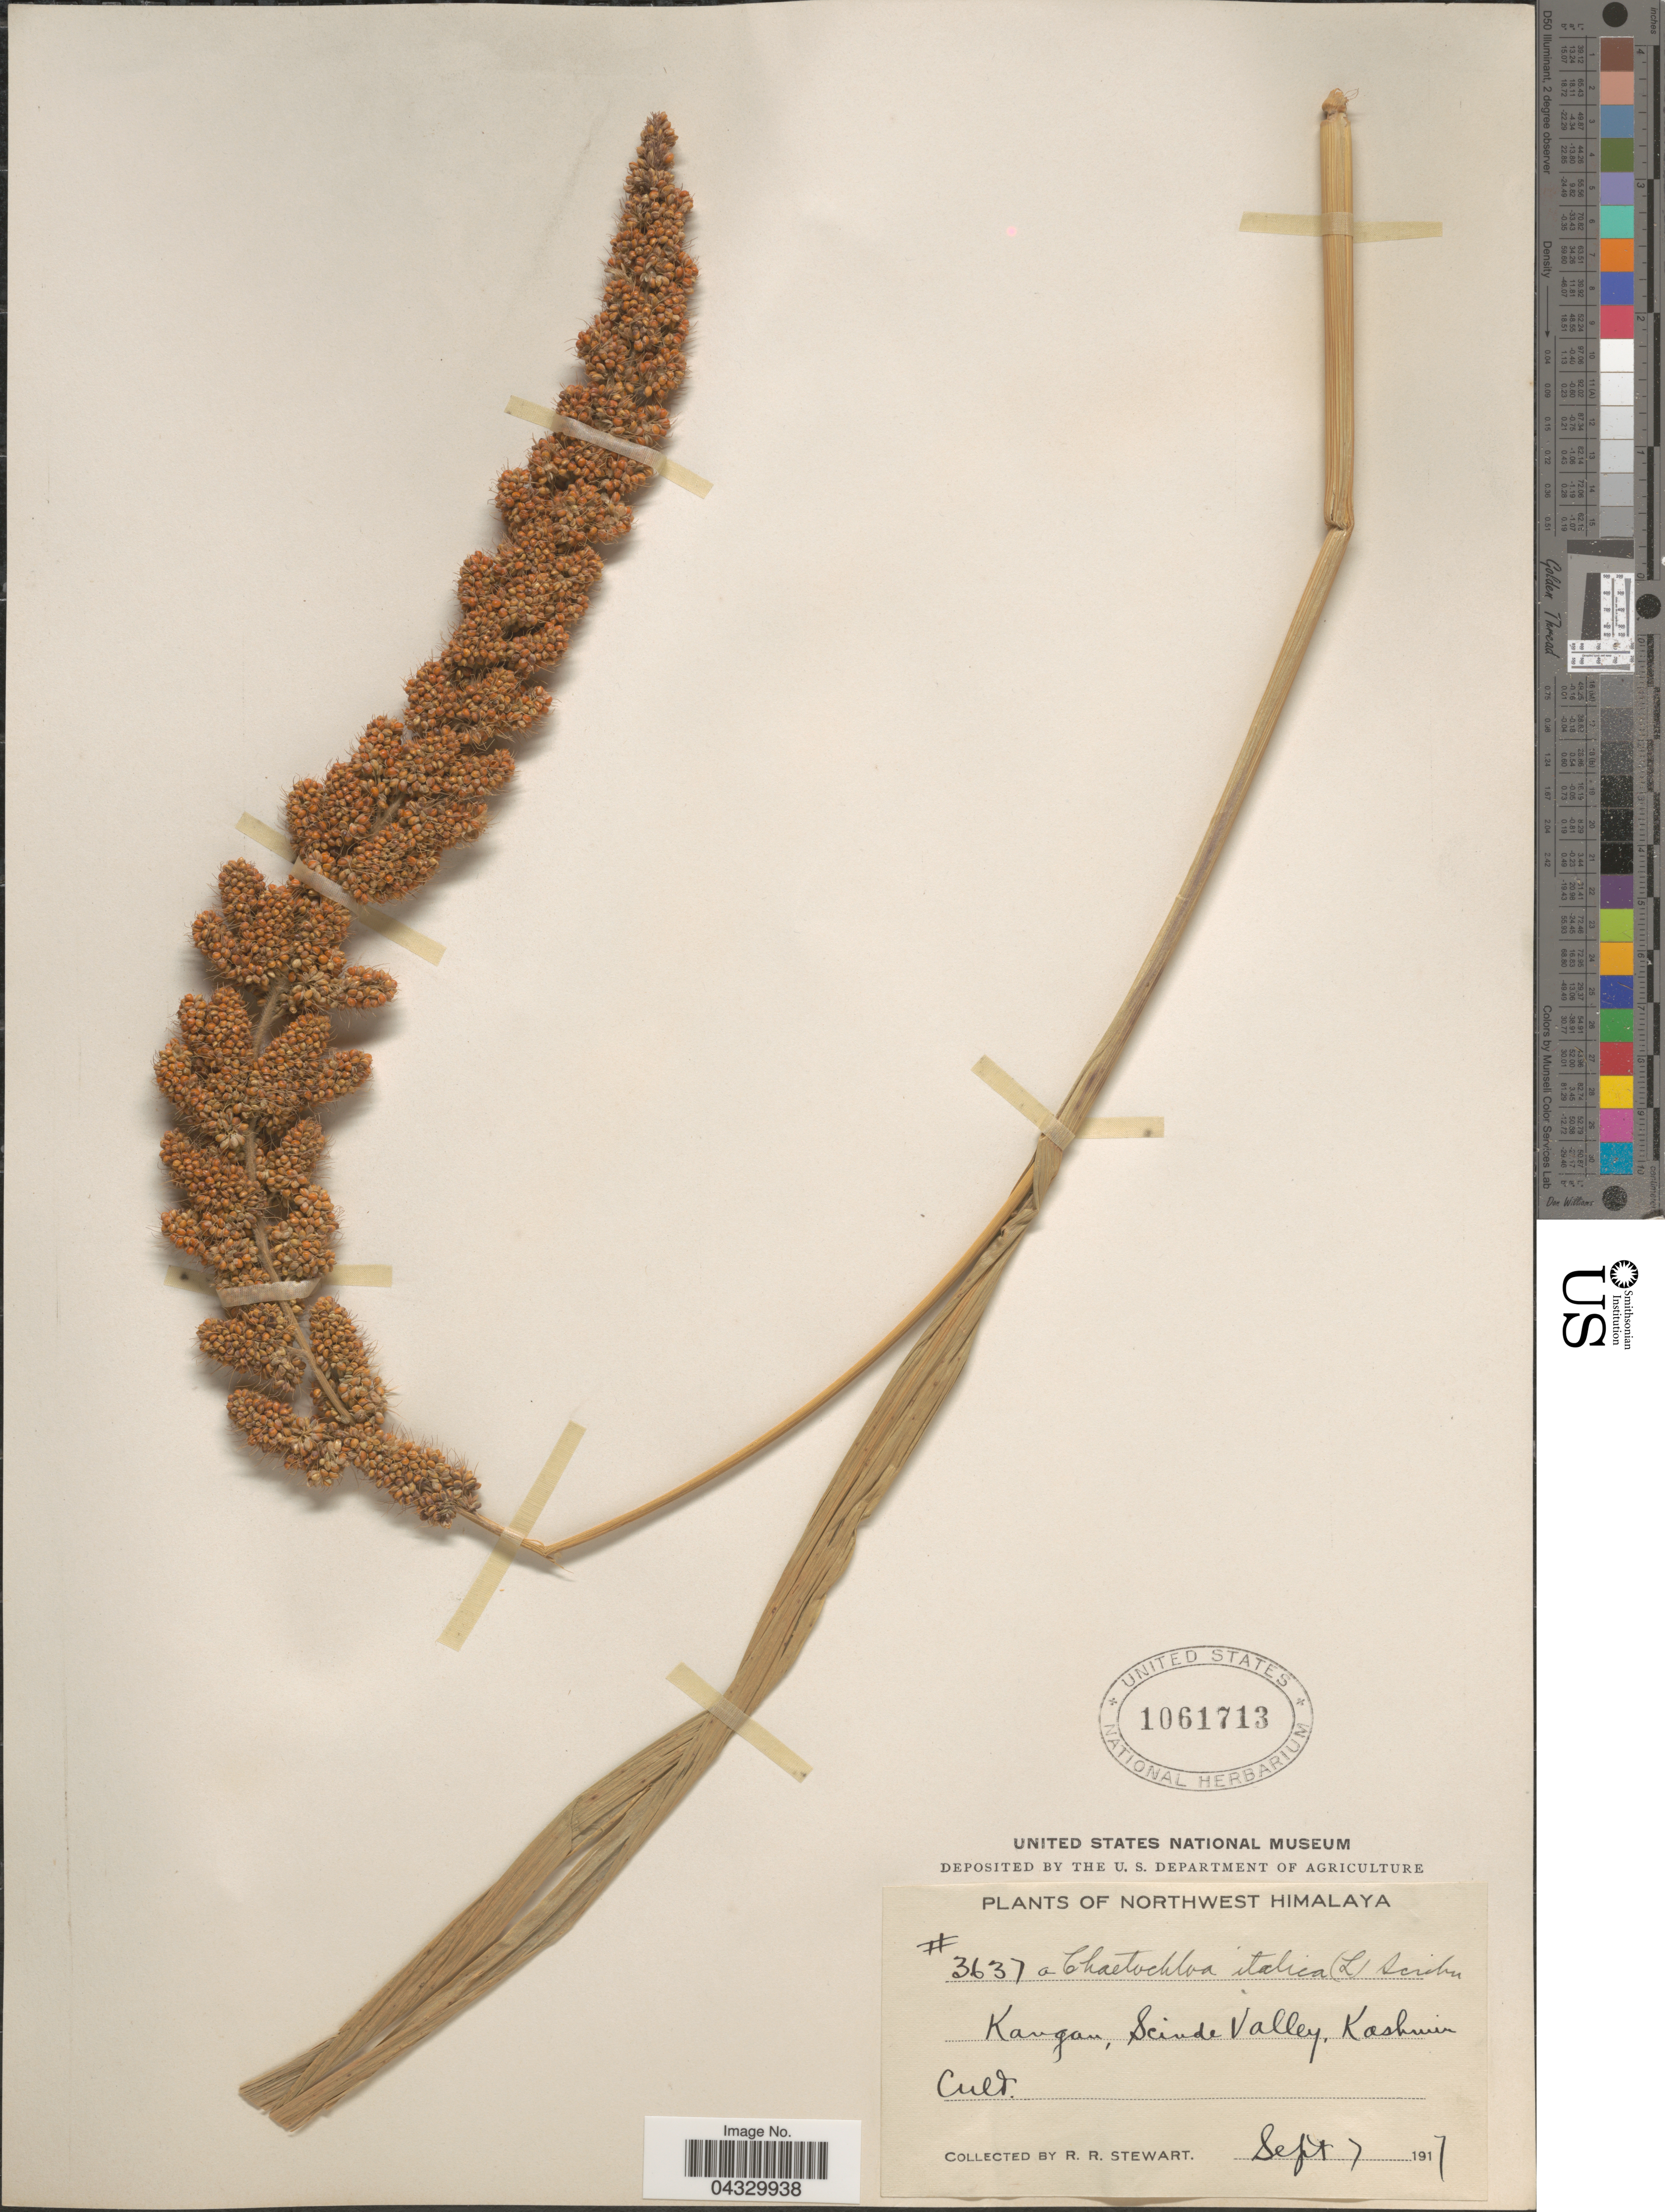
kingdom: Plantae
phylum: Tracheophyta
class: Liliopsida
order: Poales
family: Poaceae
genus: Setaria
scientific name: Setaria italica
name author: (L.) P. Beauv.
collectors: R. Stewart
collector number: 3637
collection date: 1917-09-07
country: India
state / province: Jammu and Kashmir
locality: Northwest Himalaya. Kangan, Sciude Valley, Kashmir.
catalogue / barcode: US 1061713